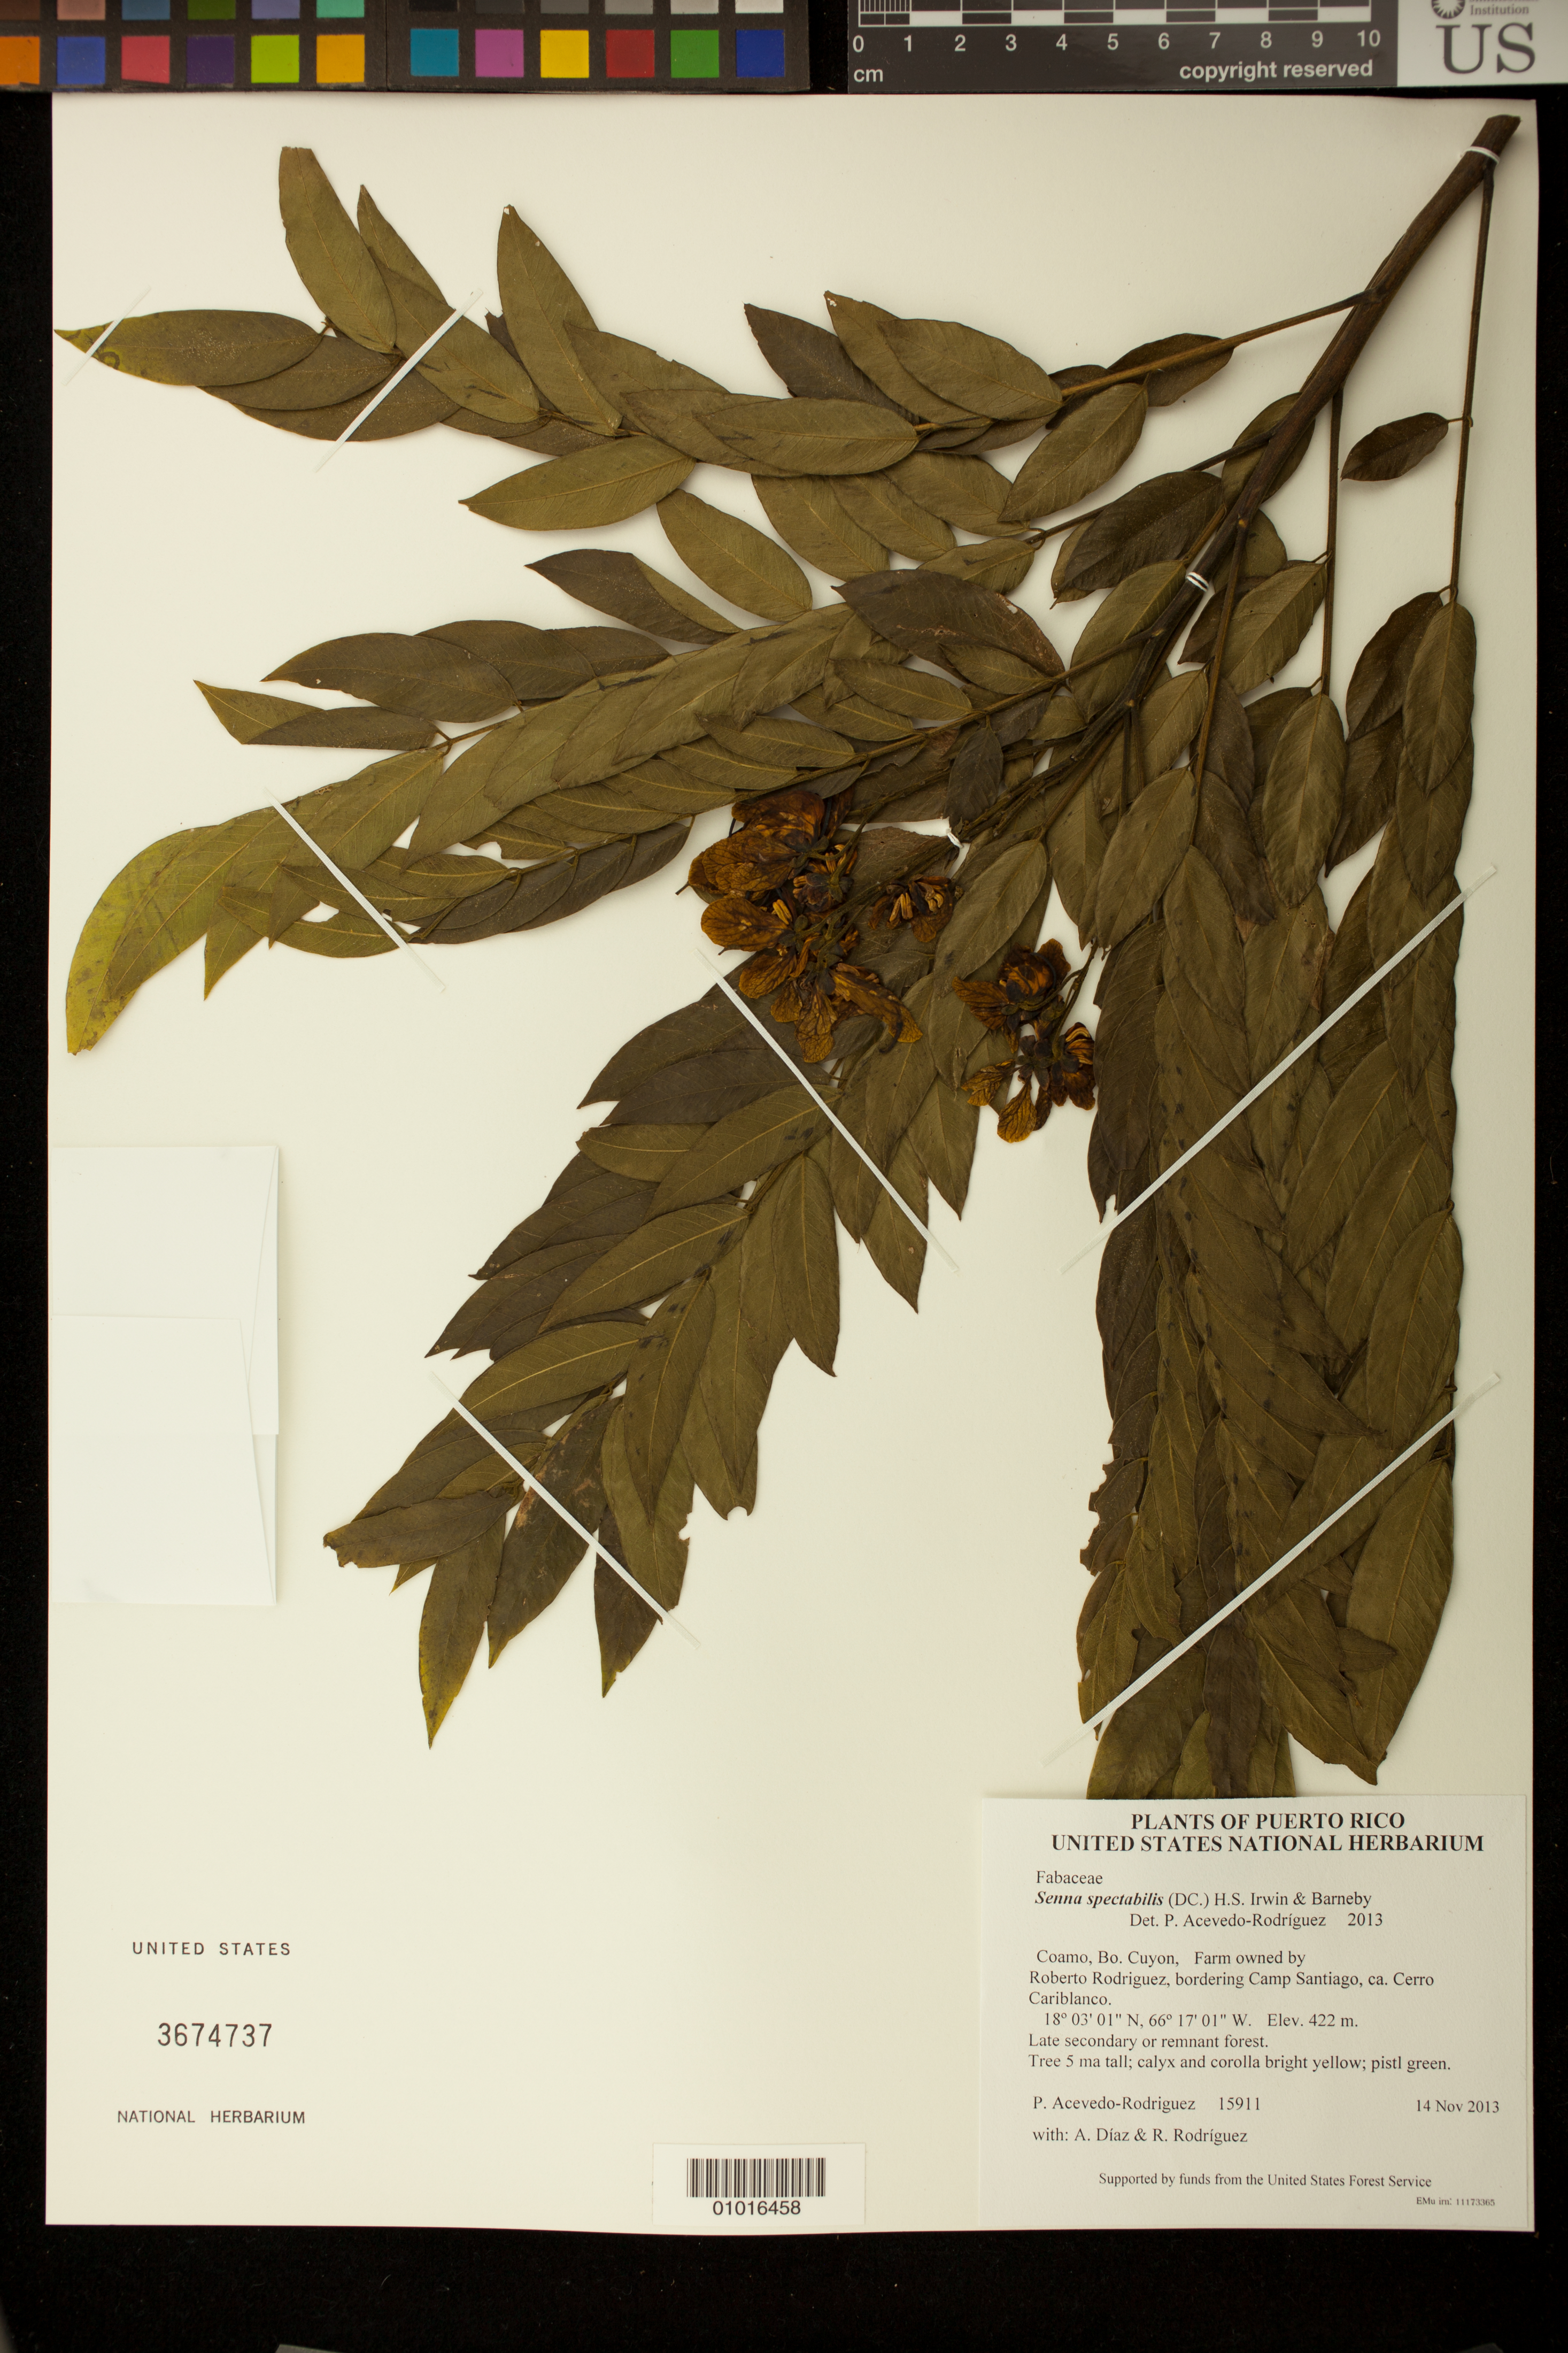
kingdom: Plantae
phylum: Tracheophyta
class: Magnoliopsida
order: Fabales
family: Fabaceae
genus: Senna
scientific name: Senna spectabilis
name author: (DC.) H.S. Irwin & Barneby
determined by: Acevedo-Rodríguez, P., (BOT), Smithsonian Institution - National Museum of Natural History (UNITED STATES)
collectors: P. Acevedo-Rodr., A. Díaz & R. Rodríguez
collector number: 15911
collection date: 2013-11-14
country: Puerto Rico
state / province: Coamo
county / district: Cuyon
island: Puerto Rico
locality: Farm owned by Roberto Rodriguez, bordering Camp Santiago, ca. Cerro Cariblanco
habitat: Late secondary or remnant forest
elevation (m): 422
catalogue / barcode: US 3674737